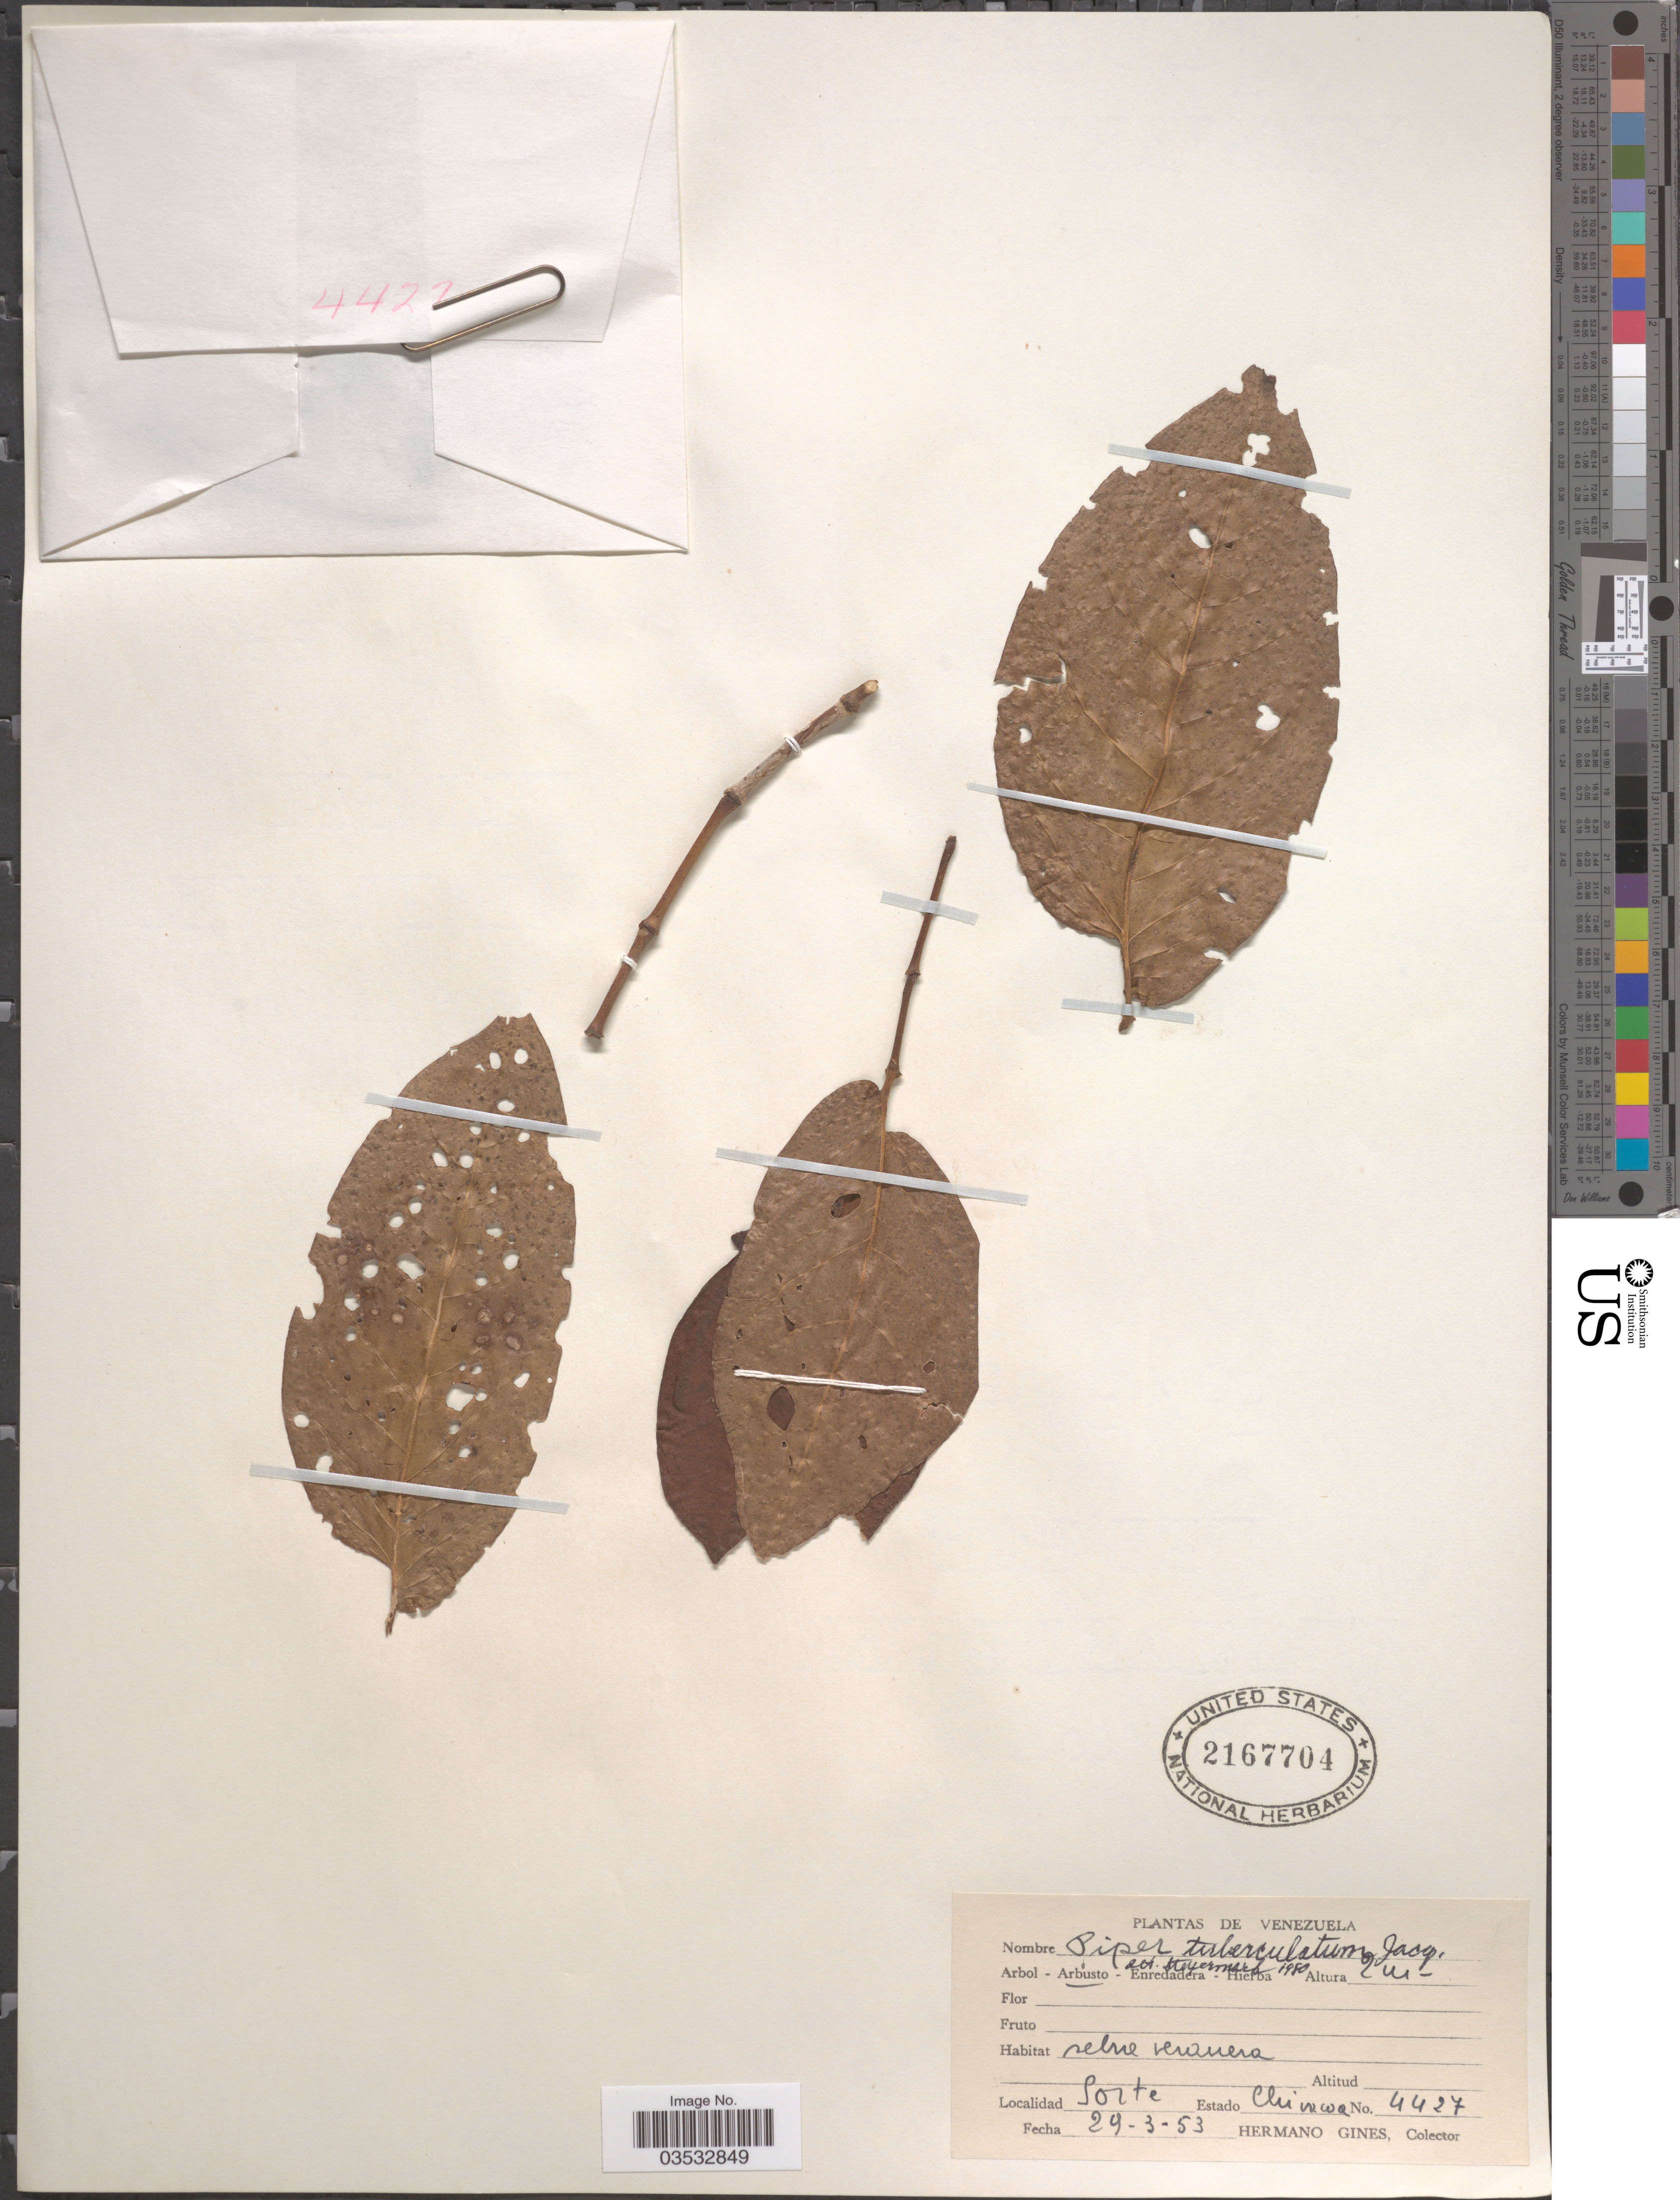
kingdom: Plantae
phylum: Tracheophyta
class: Magnoliopsida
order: Piperales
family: Piperaceae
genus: Piper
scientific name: Piper tuberculatum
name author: Jacq.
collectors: Bro. Gines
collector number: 4427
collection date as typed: Transcribed d/m/y: 29/3/53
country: Venezuela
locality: Sorte. Estado Chivacoa.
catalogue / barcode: US 2167704